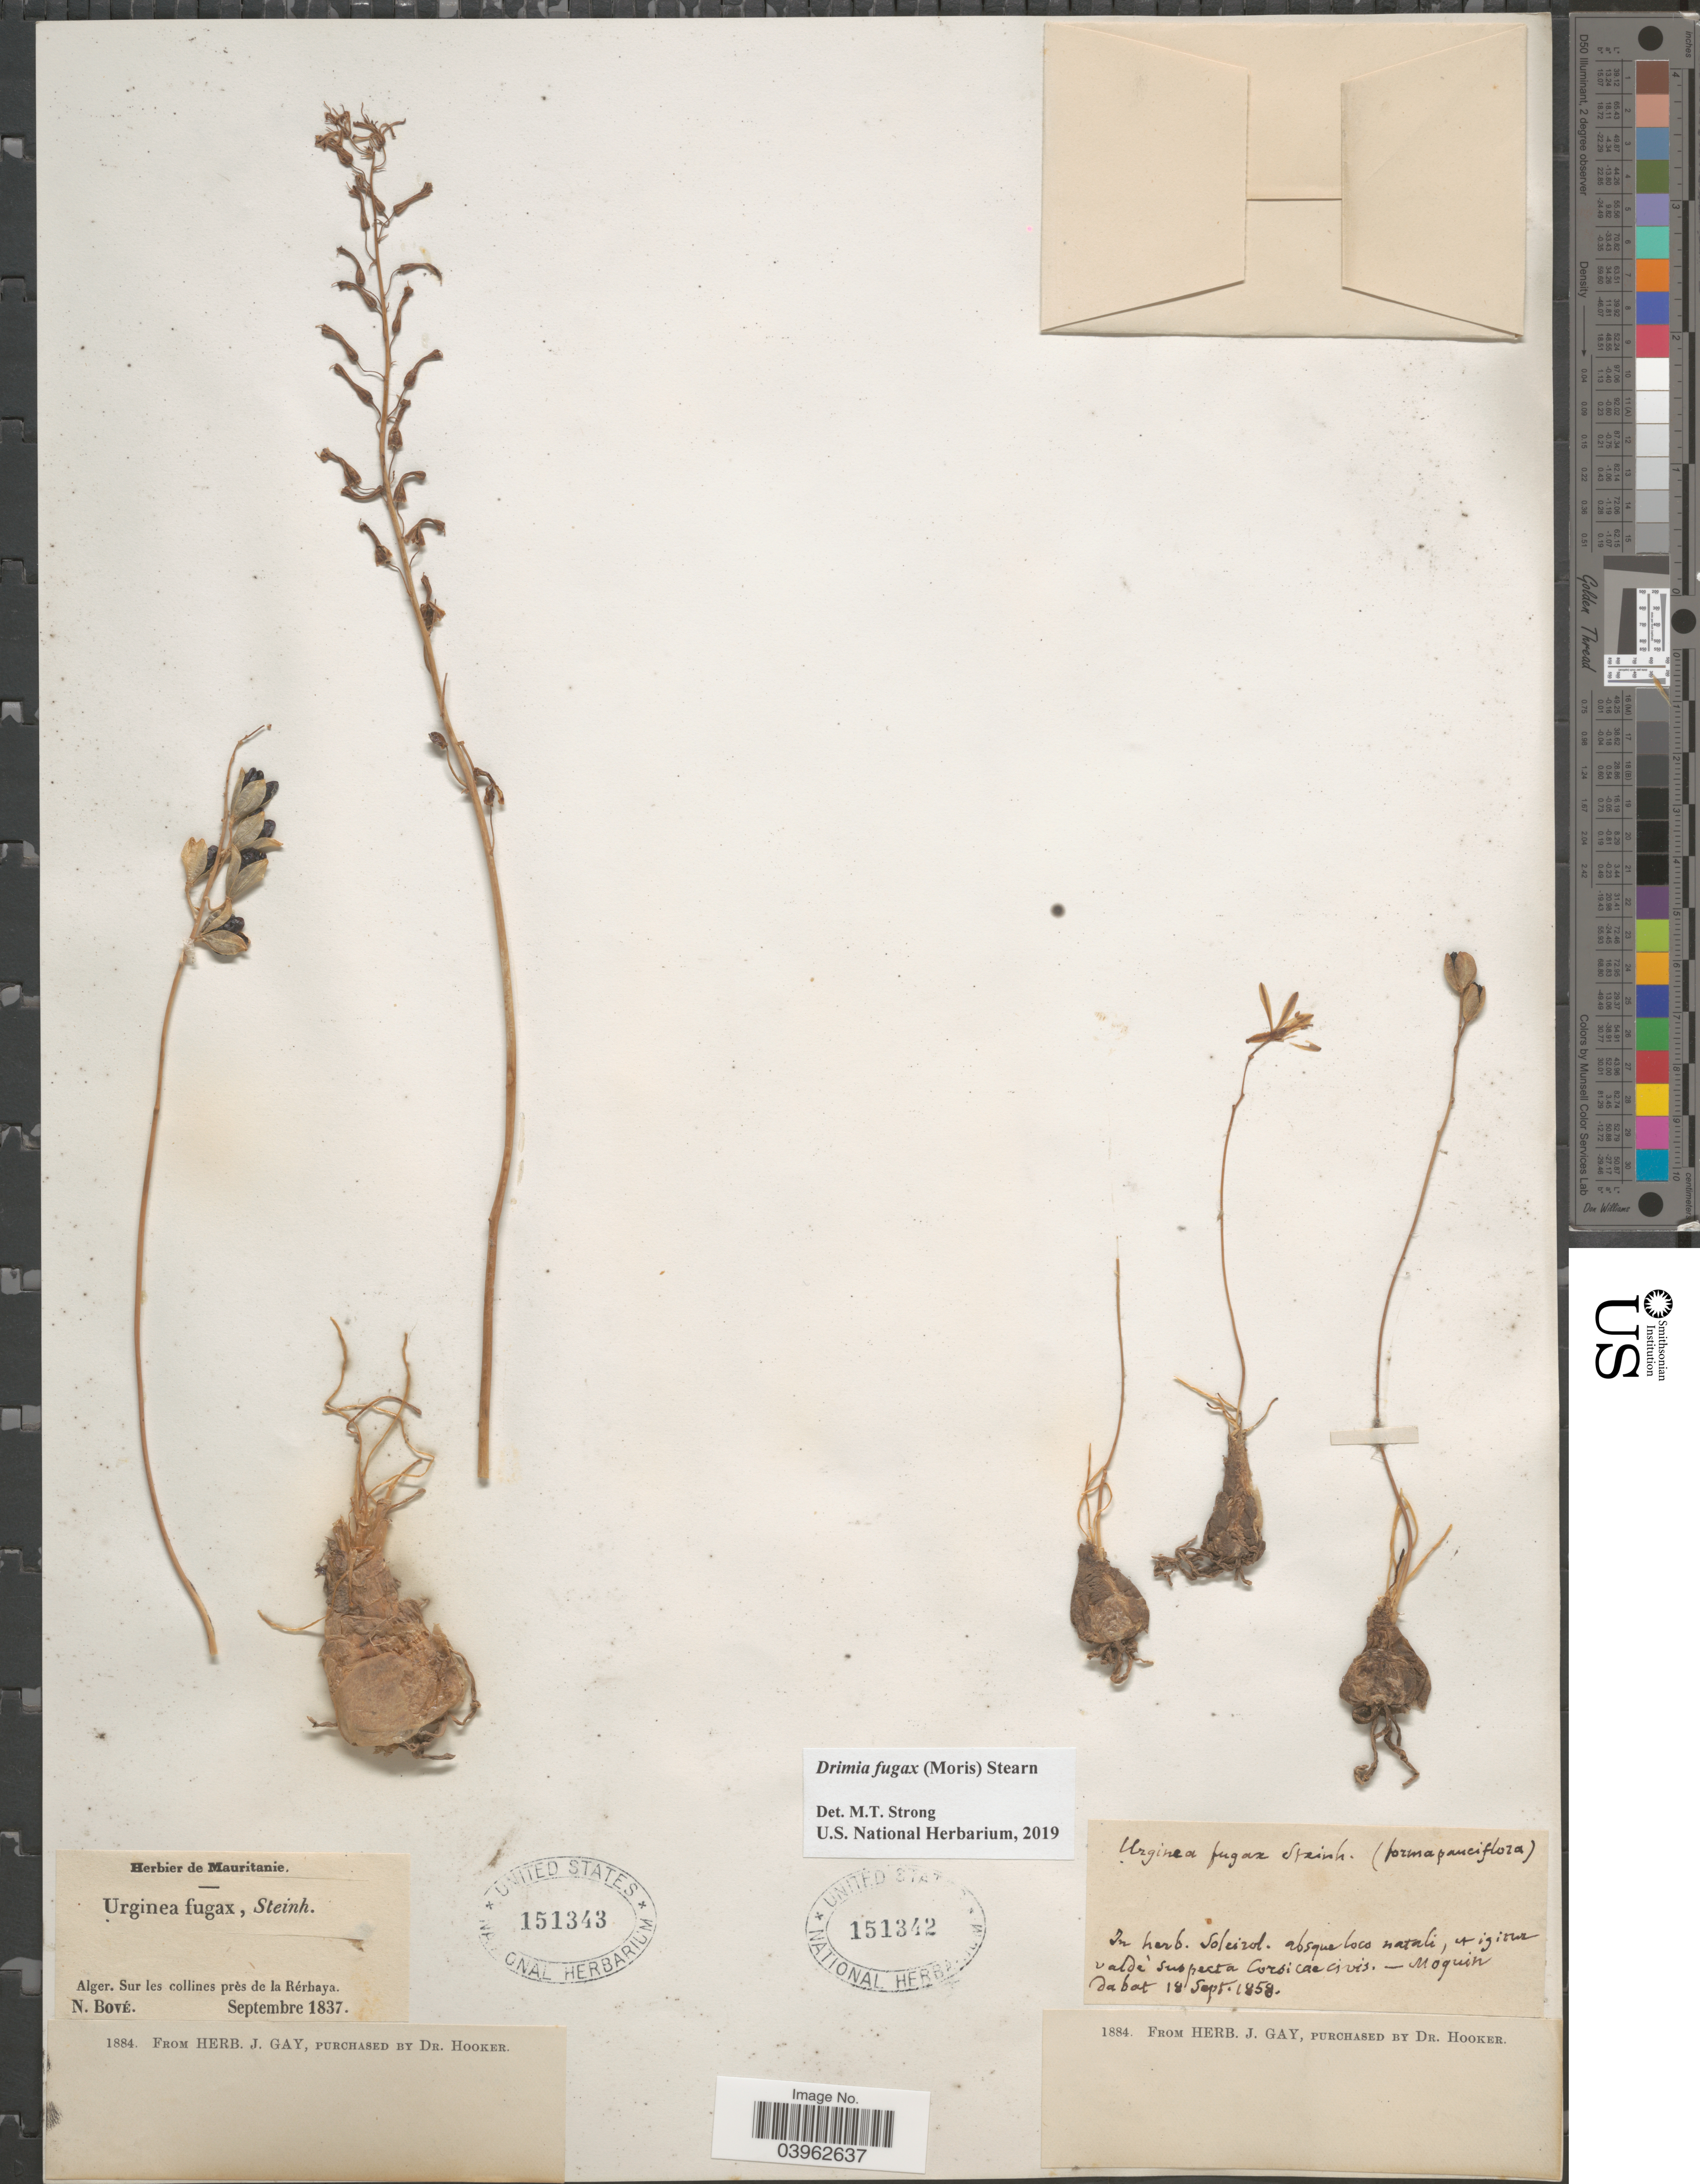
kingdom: Plantae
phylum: Tracheophyta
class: Liliopsida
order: Asparagales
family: Asparagaceae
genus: Drimia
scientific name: Drimia fugax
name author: (Moris) Stearn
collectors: Moquin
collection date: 1858-09-18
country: France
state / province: Corsica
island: Corse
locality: In hebr. Soleirol. Absque loco natali, at igitor valdi suspecta Cordicae civis.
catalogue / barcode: US 151342